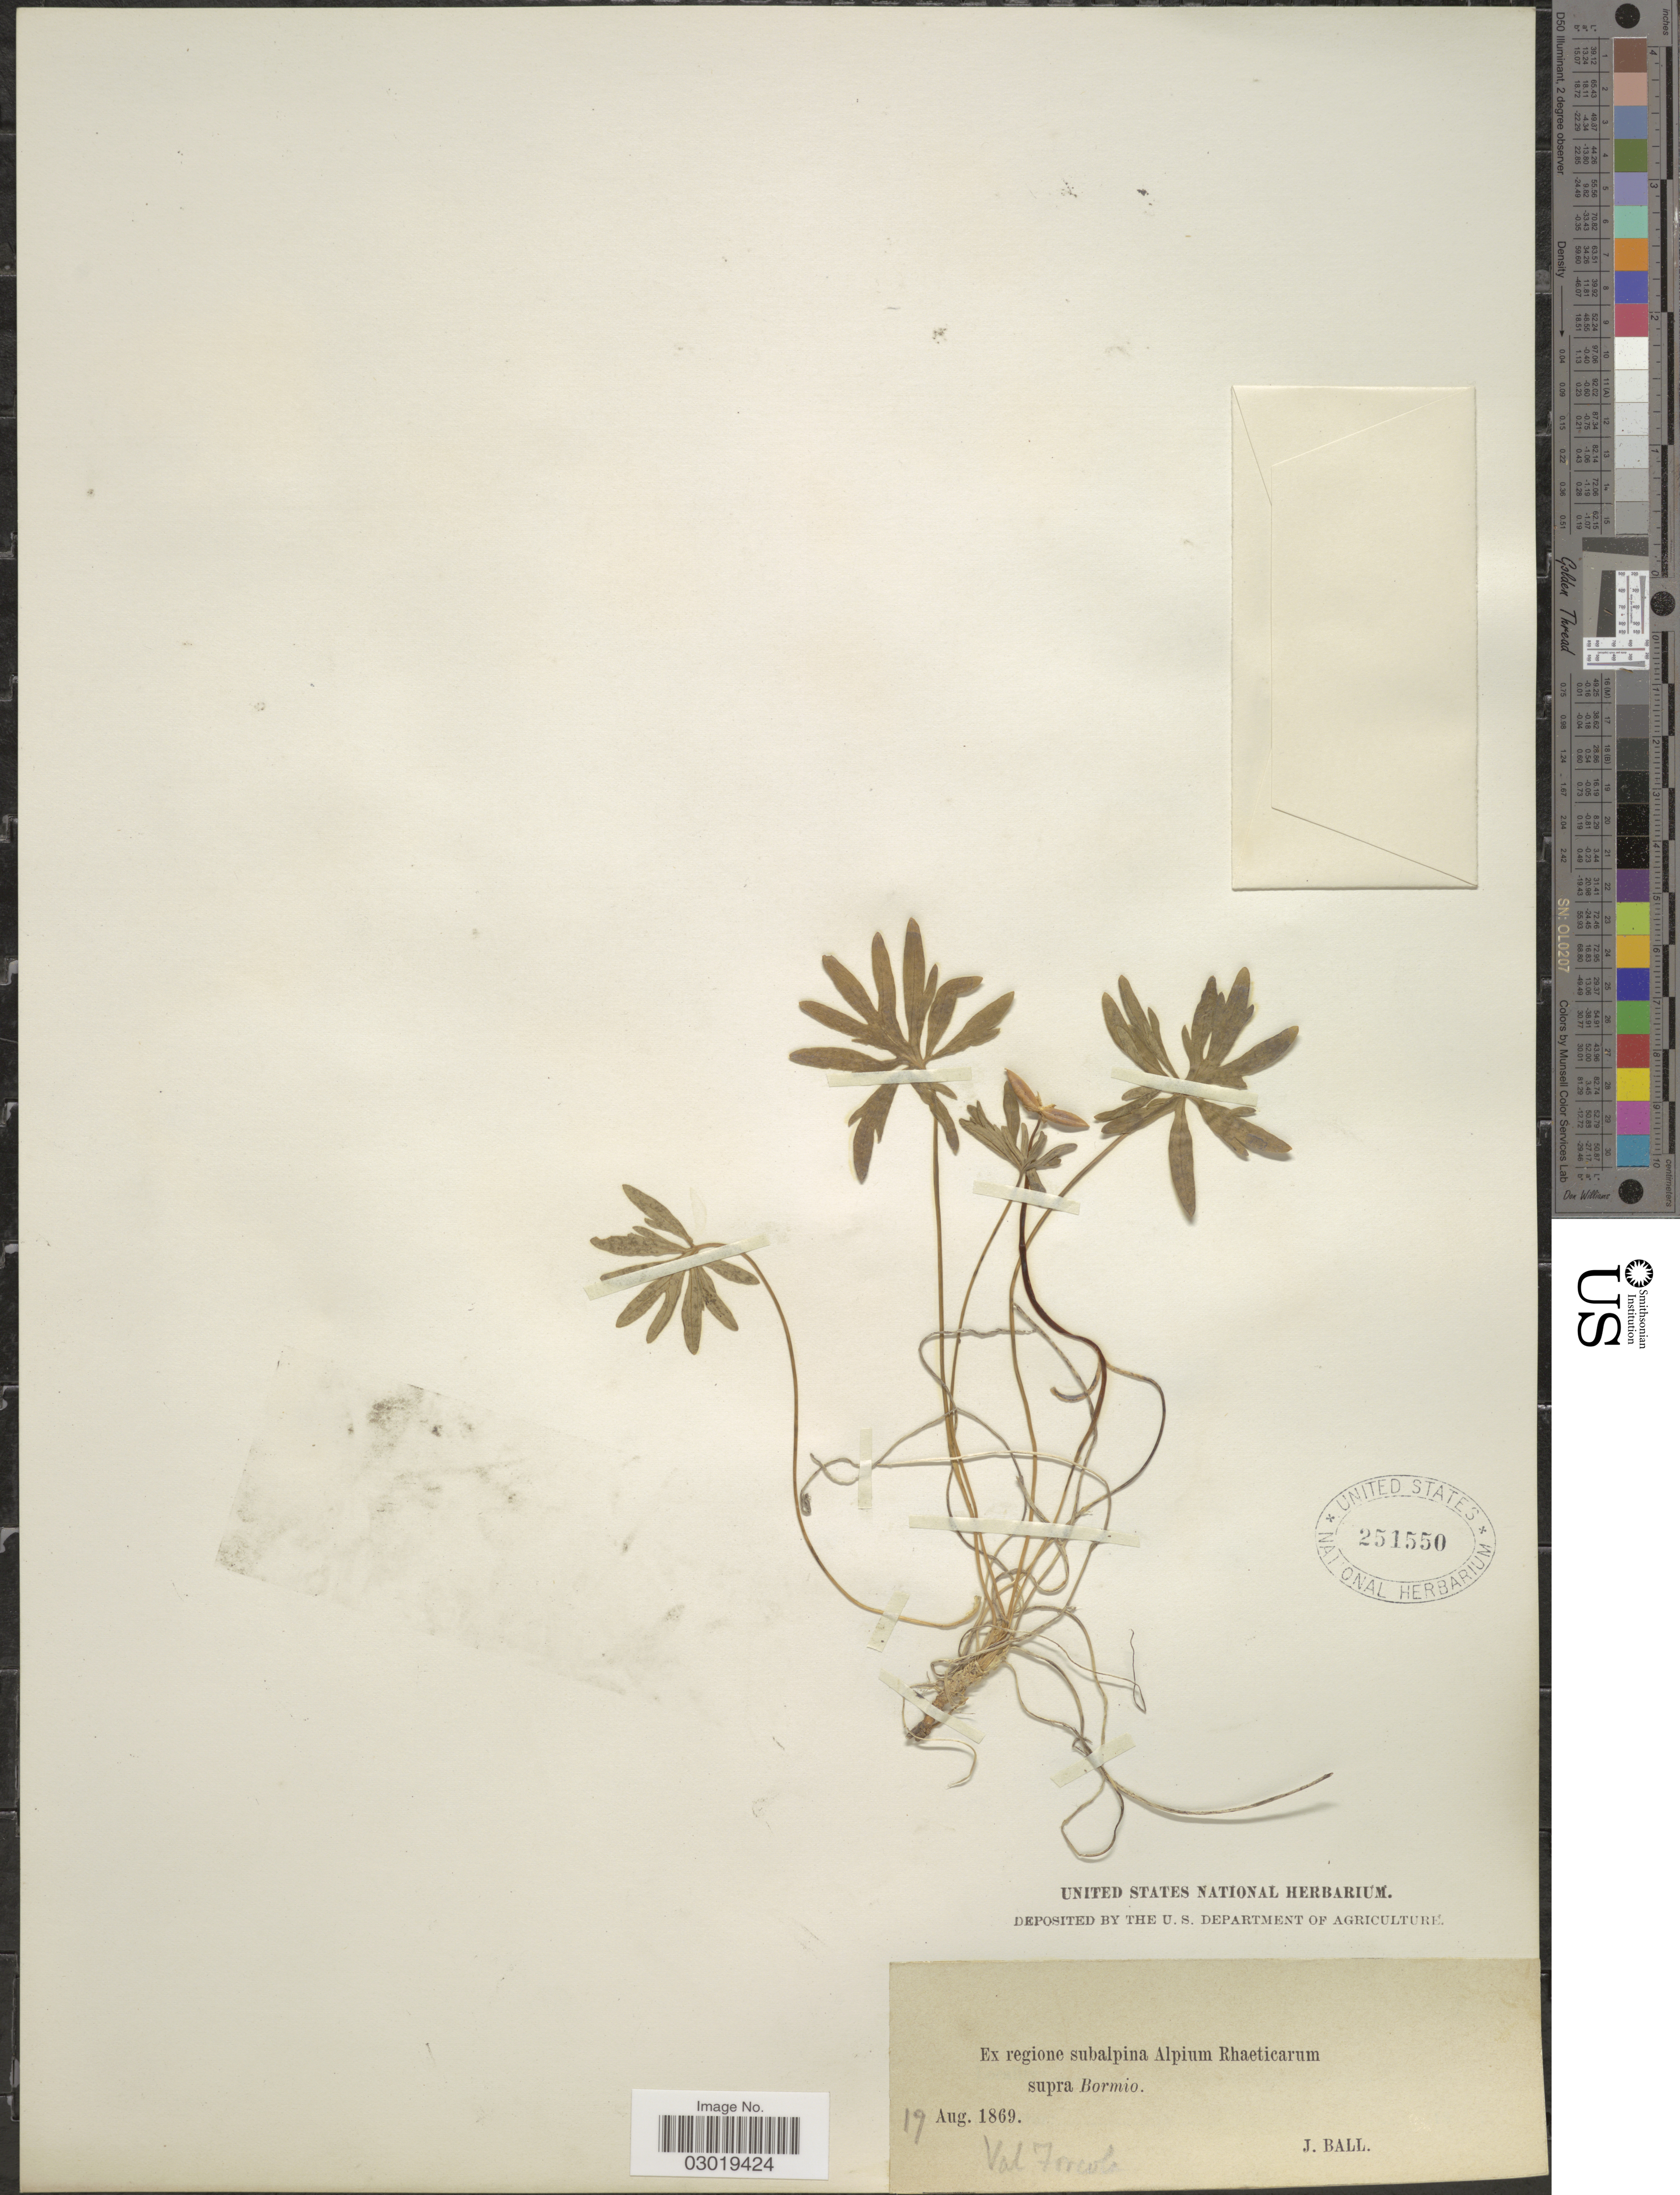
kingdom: Plantae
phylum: Tracheophyta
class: Magnoliopsida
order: Malpighiales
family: Violaceae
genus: Viola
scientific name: Viola sp.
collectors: J. Ball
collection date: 1869-08-19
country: Italy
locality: Ex Regione subalpina Alpium Rhaeticarum supra Bormio.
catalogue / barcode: US 251550